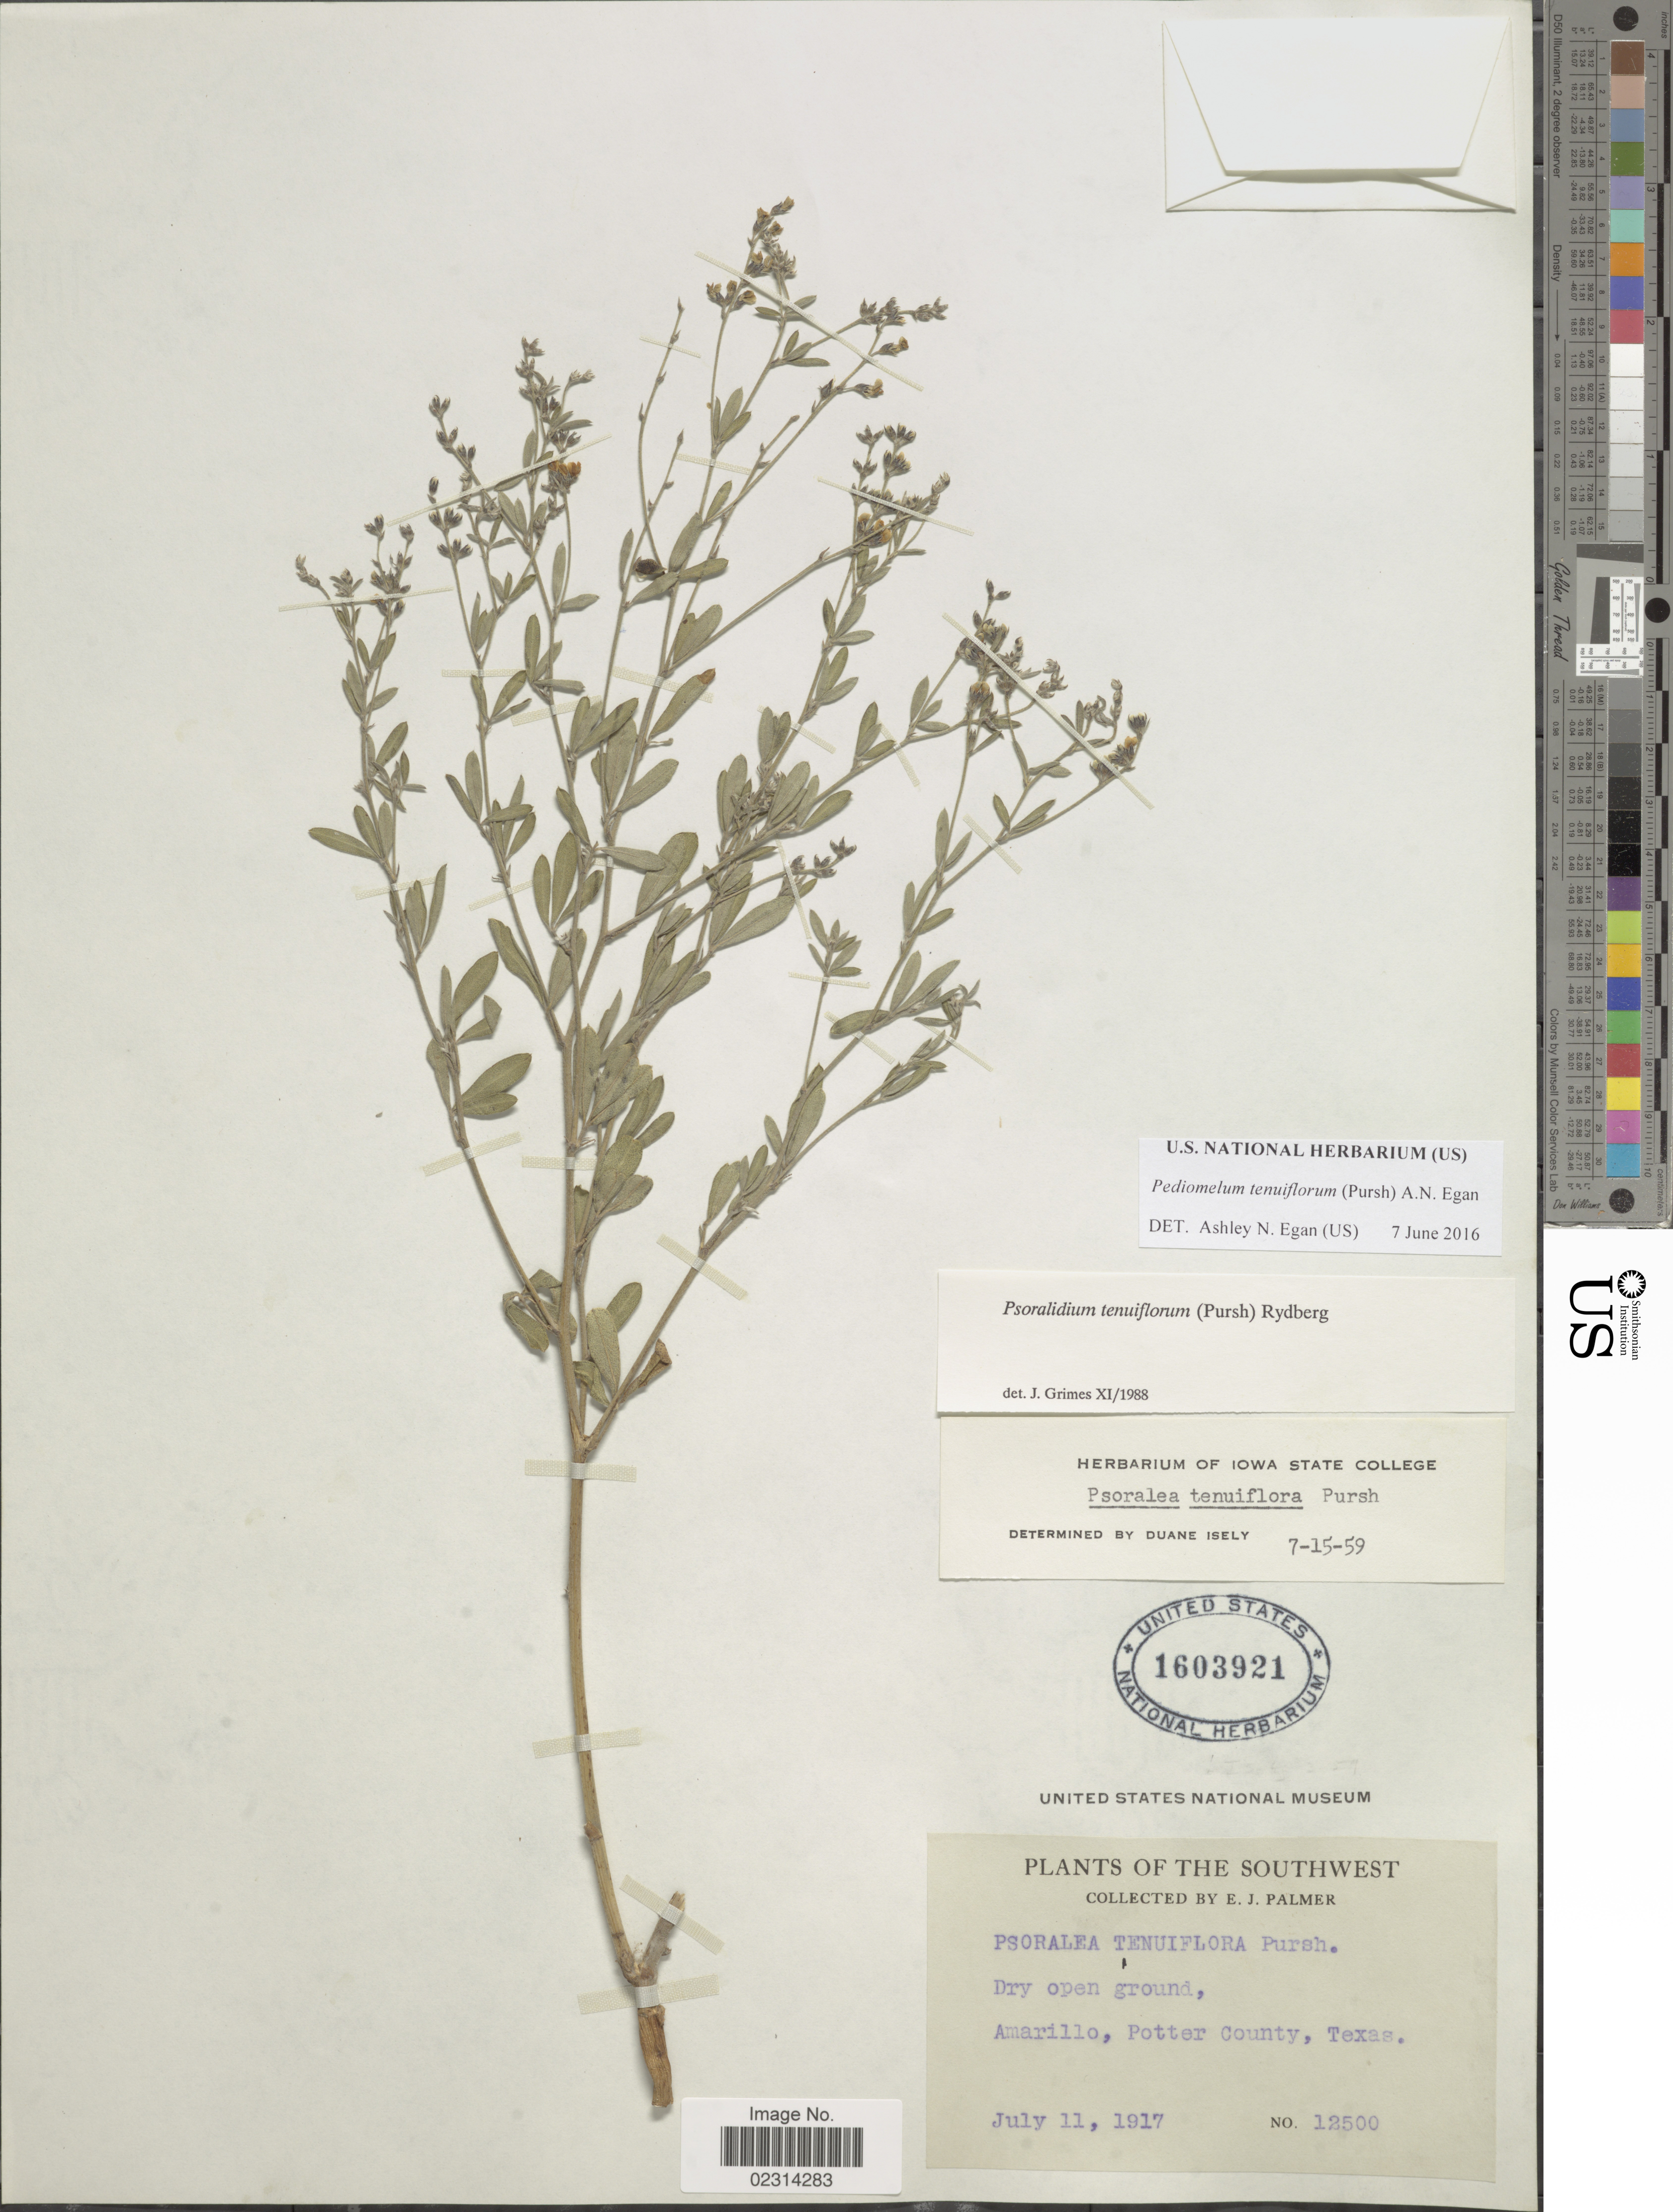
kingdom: Plantae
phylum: Tracheophyta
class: Magnoliopsida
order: Fabales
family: Fabaceae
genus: Psoralidium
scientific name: Psoralidium tenuiflorum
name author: (Pursh) Rydb.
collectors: E. J. Palmer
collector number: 12500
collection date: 1917-07-11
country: United States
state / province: Texas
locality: Southwest. Amarillo, Potter County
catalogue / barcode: US 1603921